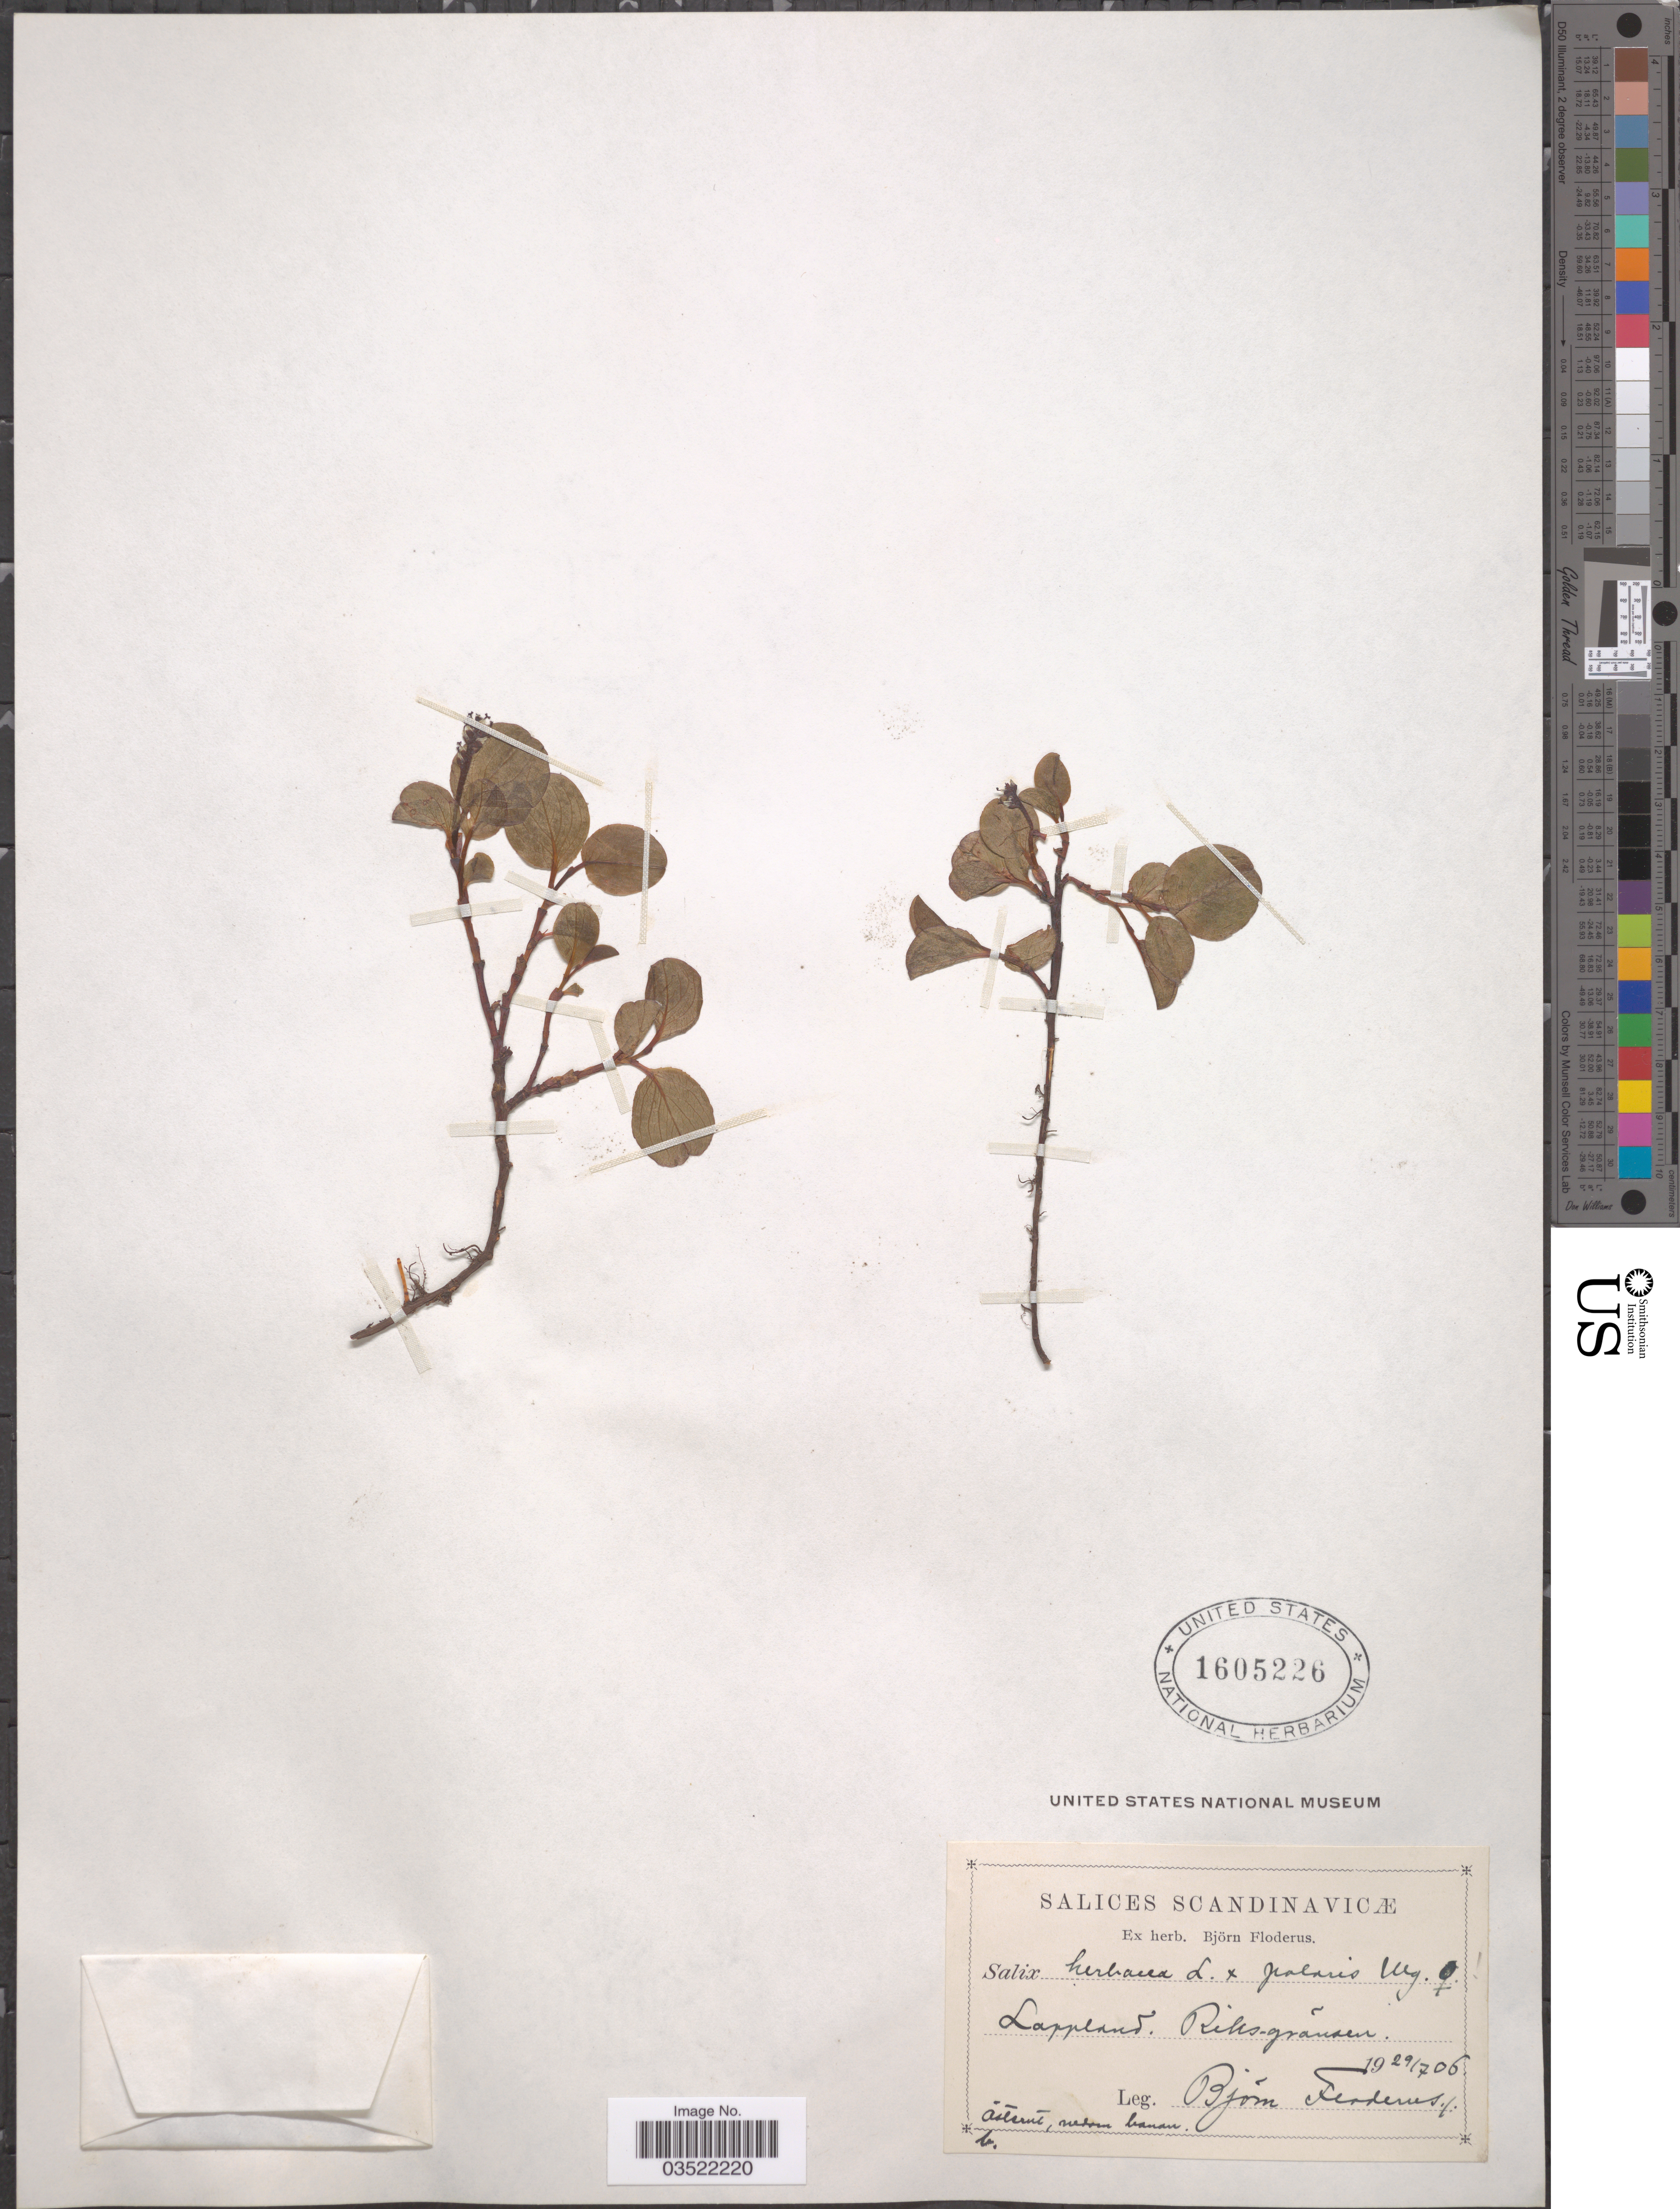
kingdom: Plantae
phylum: Tracheophyta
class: Magnoliopsida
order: Malpighiales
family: Salicaceae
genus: Salix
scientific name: Salix herbacea x S. polaris Wahlenb.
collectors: B. G. O. Floderus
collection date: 1906-07-29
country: Sweden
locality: Scandinavicæ. Lappland. Riks-grãnsen.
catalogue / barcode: US 1605226